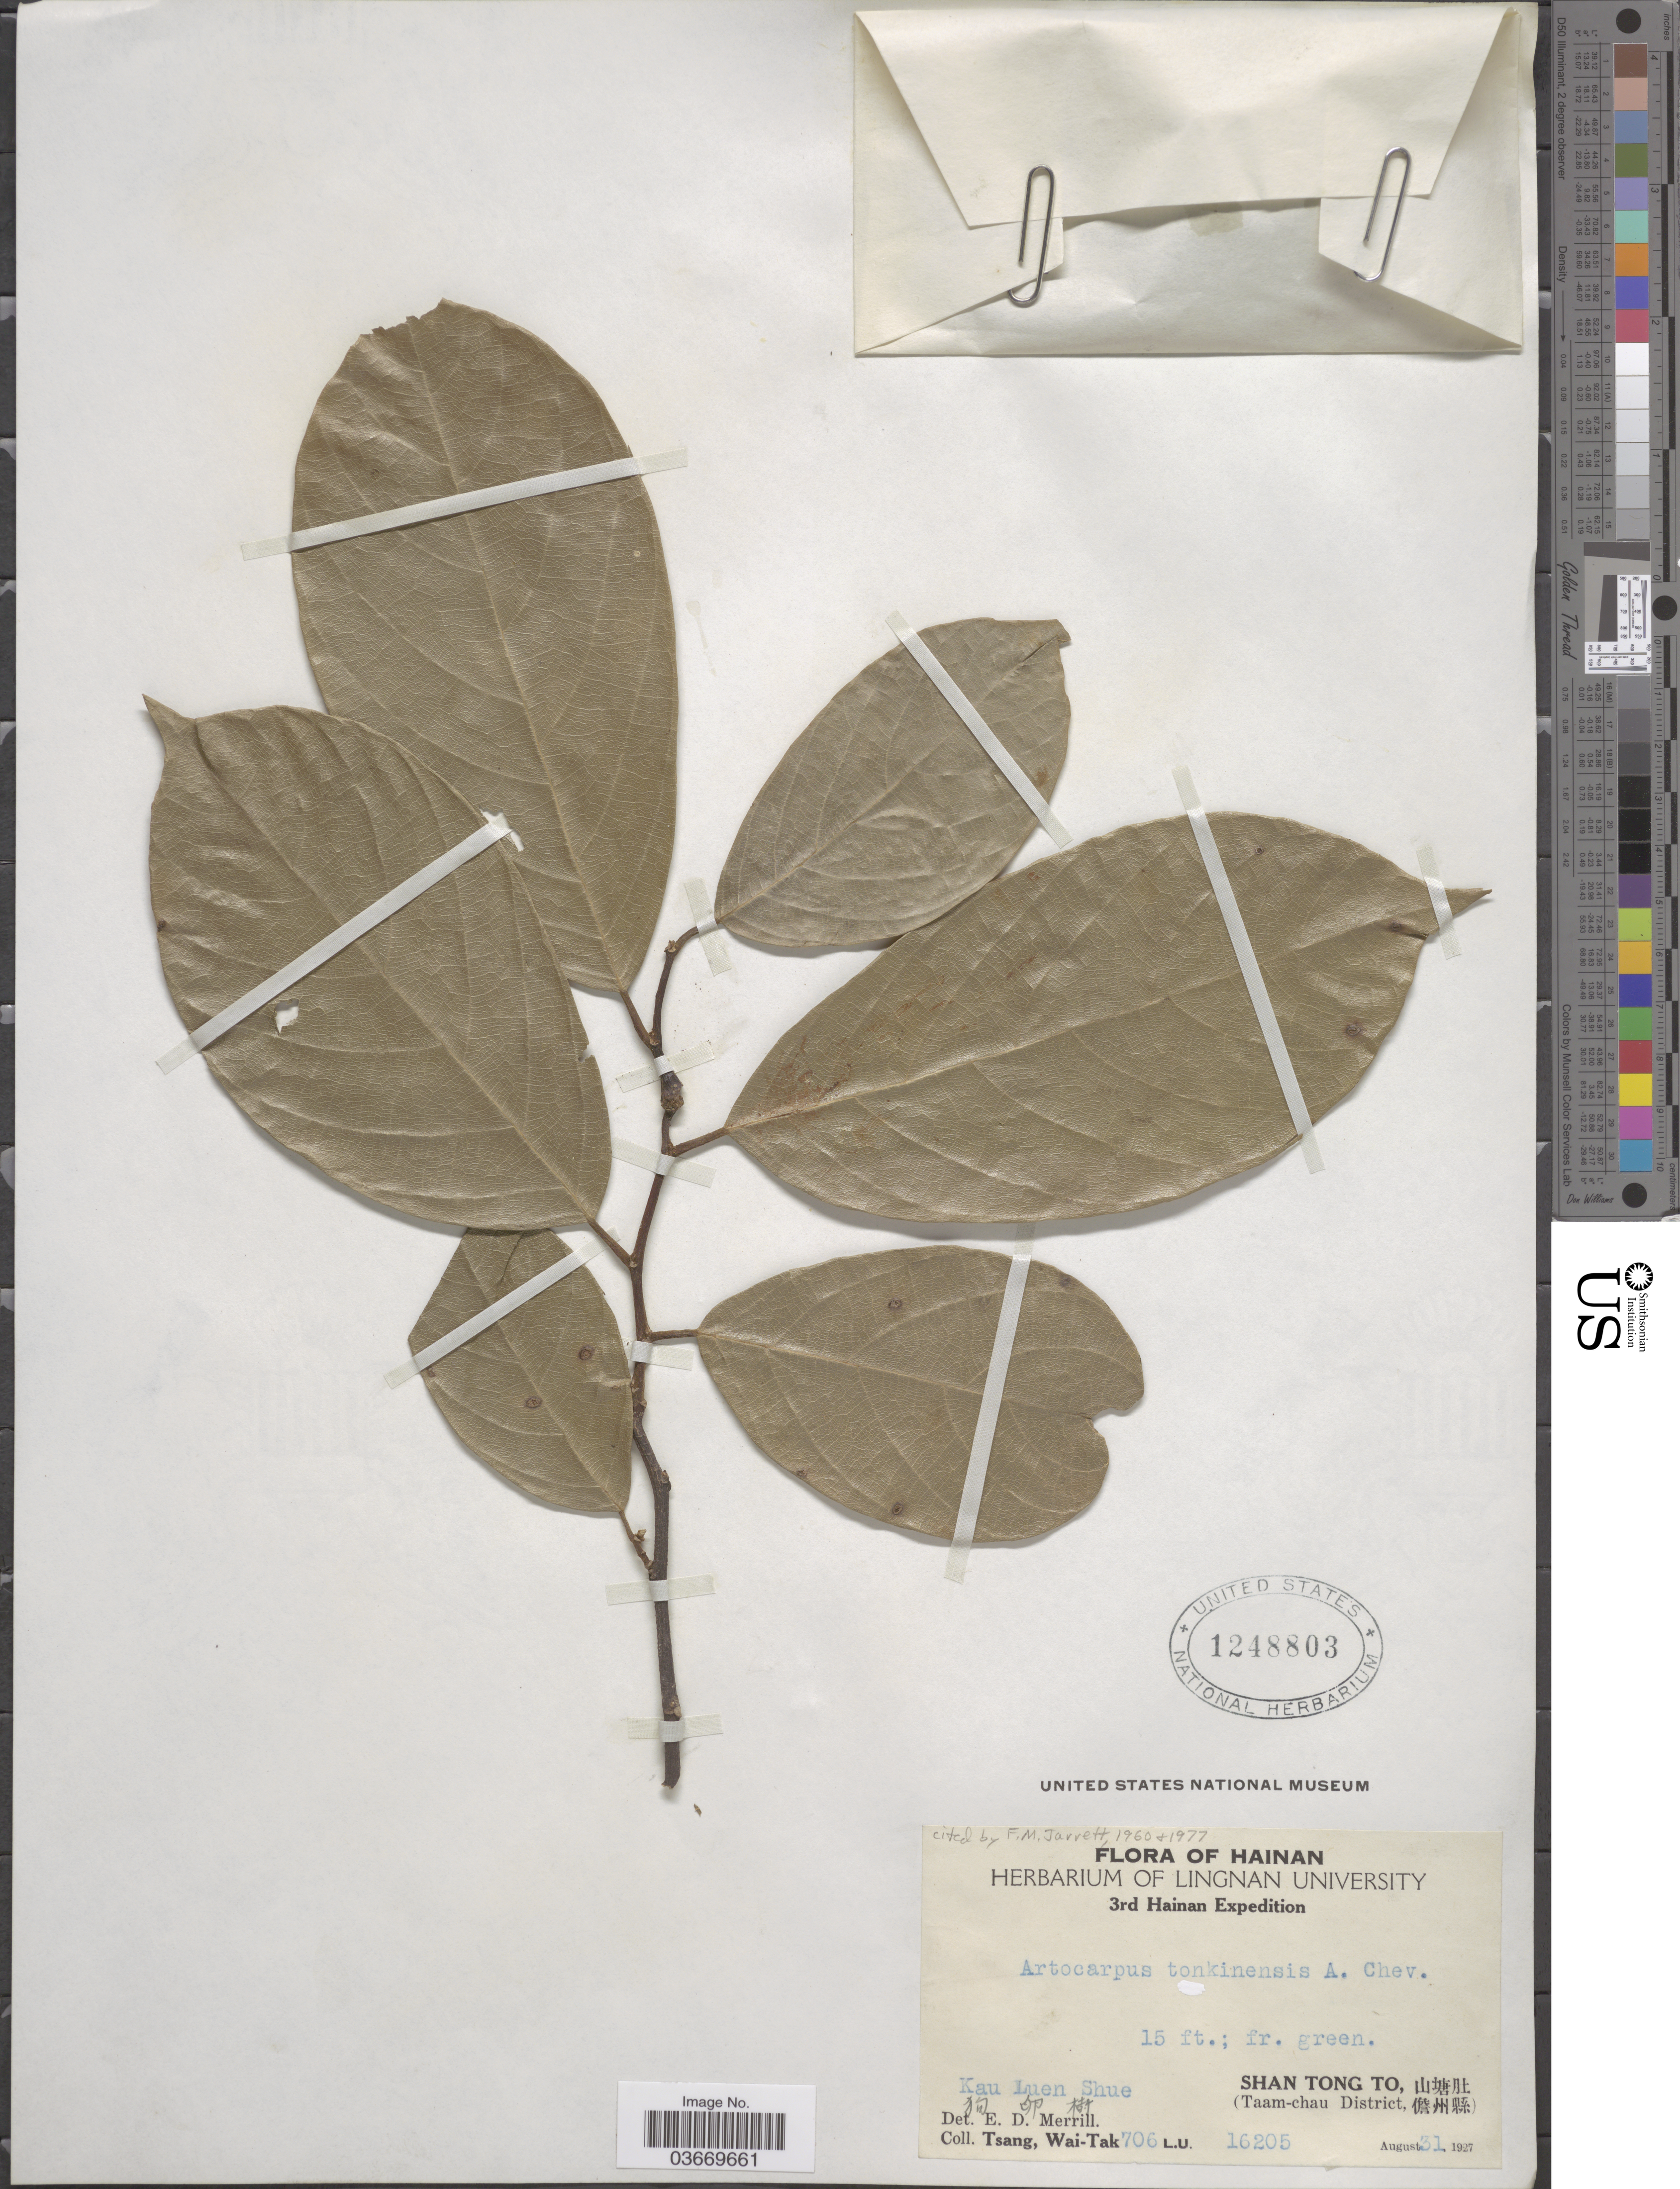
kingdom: Plantae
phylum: Tracheophyta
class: Magnoliopsida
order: Rosales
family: Moraceae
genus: Artocarpus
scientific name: Artocarpus tonkinensis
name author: A. Chev. ex Gagnep.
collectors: W. T. Tsang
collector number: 706L.U.16205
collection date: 1927-08-31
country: China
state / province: Hainan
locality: Kau Luen Shue X. Shan Tong To, X (Taam-chau District, X).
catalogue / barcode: US 1248803